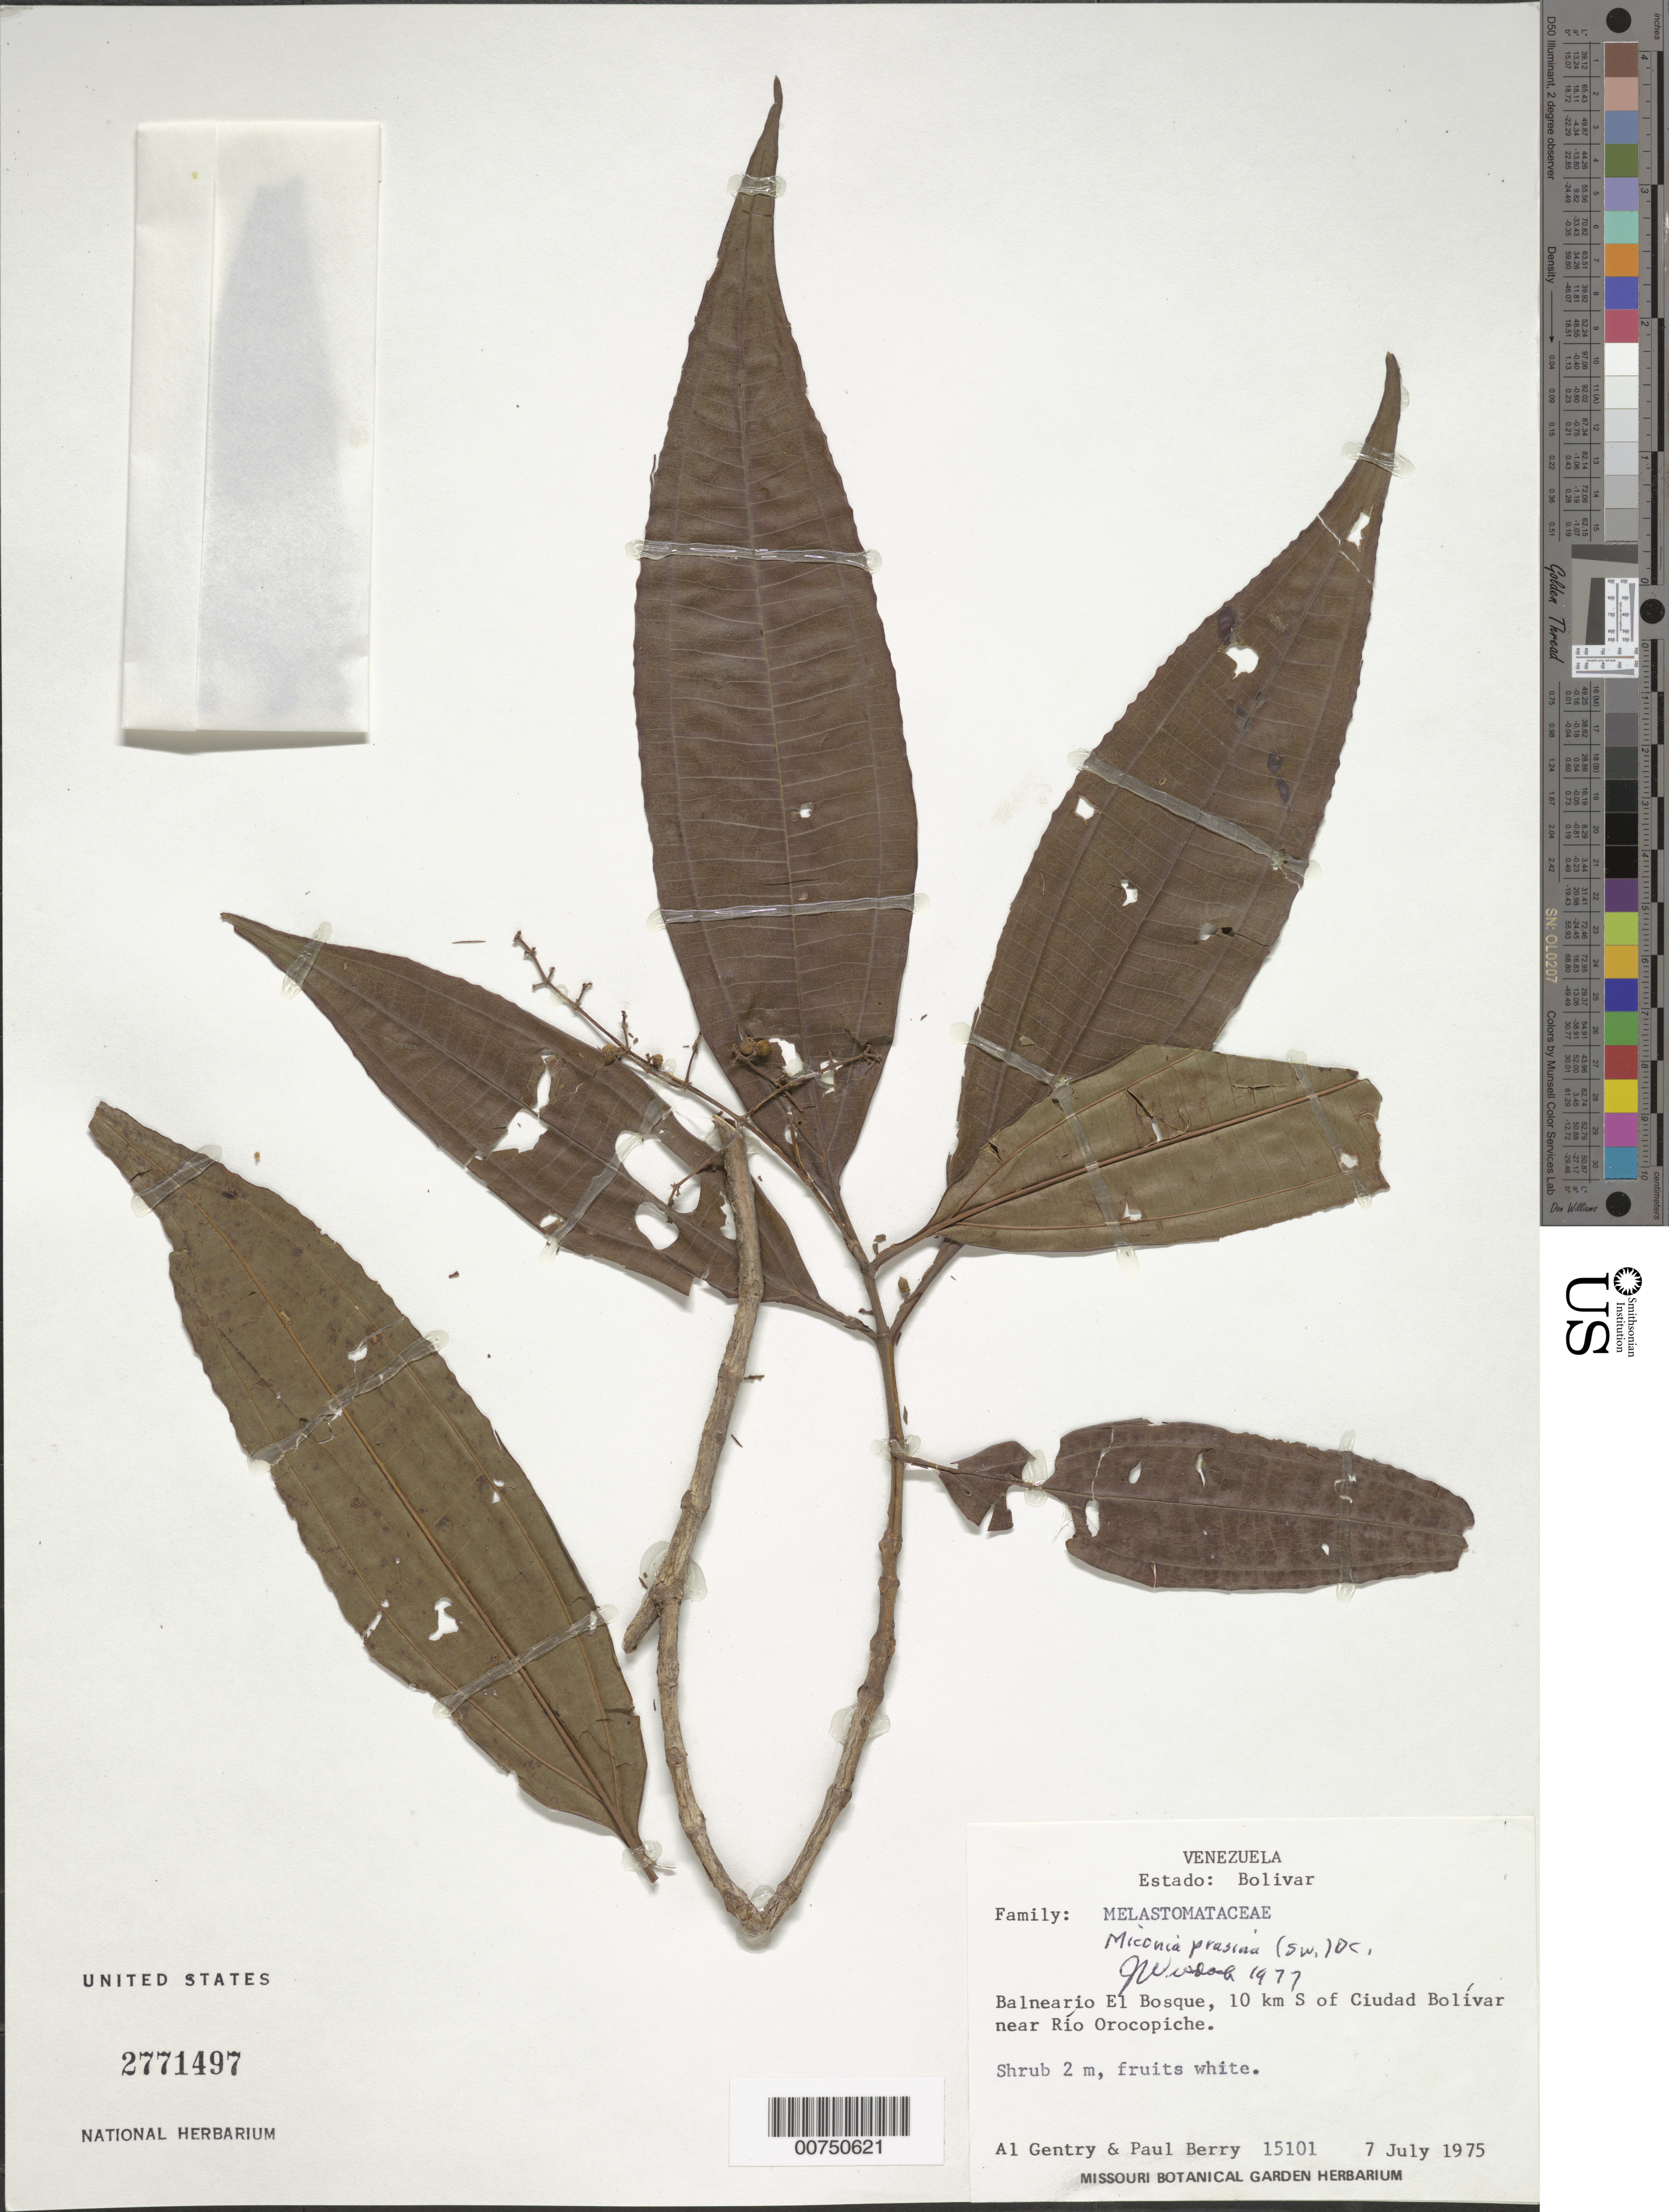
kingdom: Plantae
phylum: Tracheophyta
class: Magnoliopsida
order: Myrtales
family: Melastomataceae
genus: Miconia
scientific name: Miconia prasina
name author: (Sw.) DC.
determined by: Wurdack, John J., (US), US (UNITED STATES)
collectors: A. H. Gentry & P. Berry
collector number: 15101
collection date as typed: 7-Jul-75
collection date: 1975-07-07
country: Venezuela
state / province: Bolívar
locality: Balnearío El Bosque, 10 km S of Ciudad Bolívar near Río Orocopiche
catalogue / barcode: US 2771497